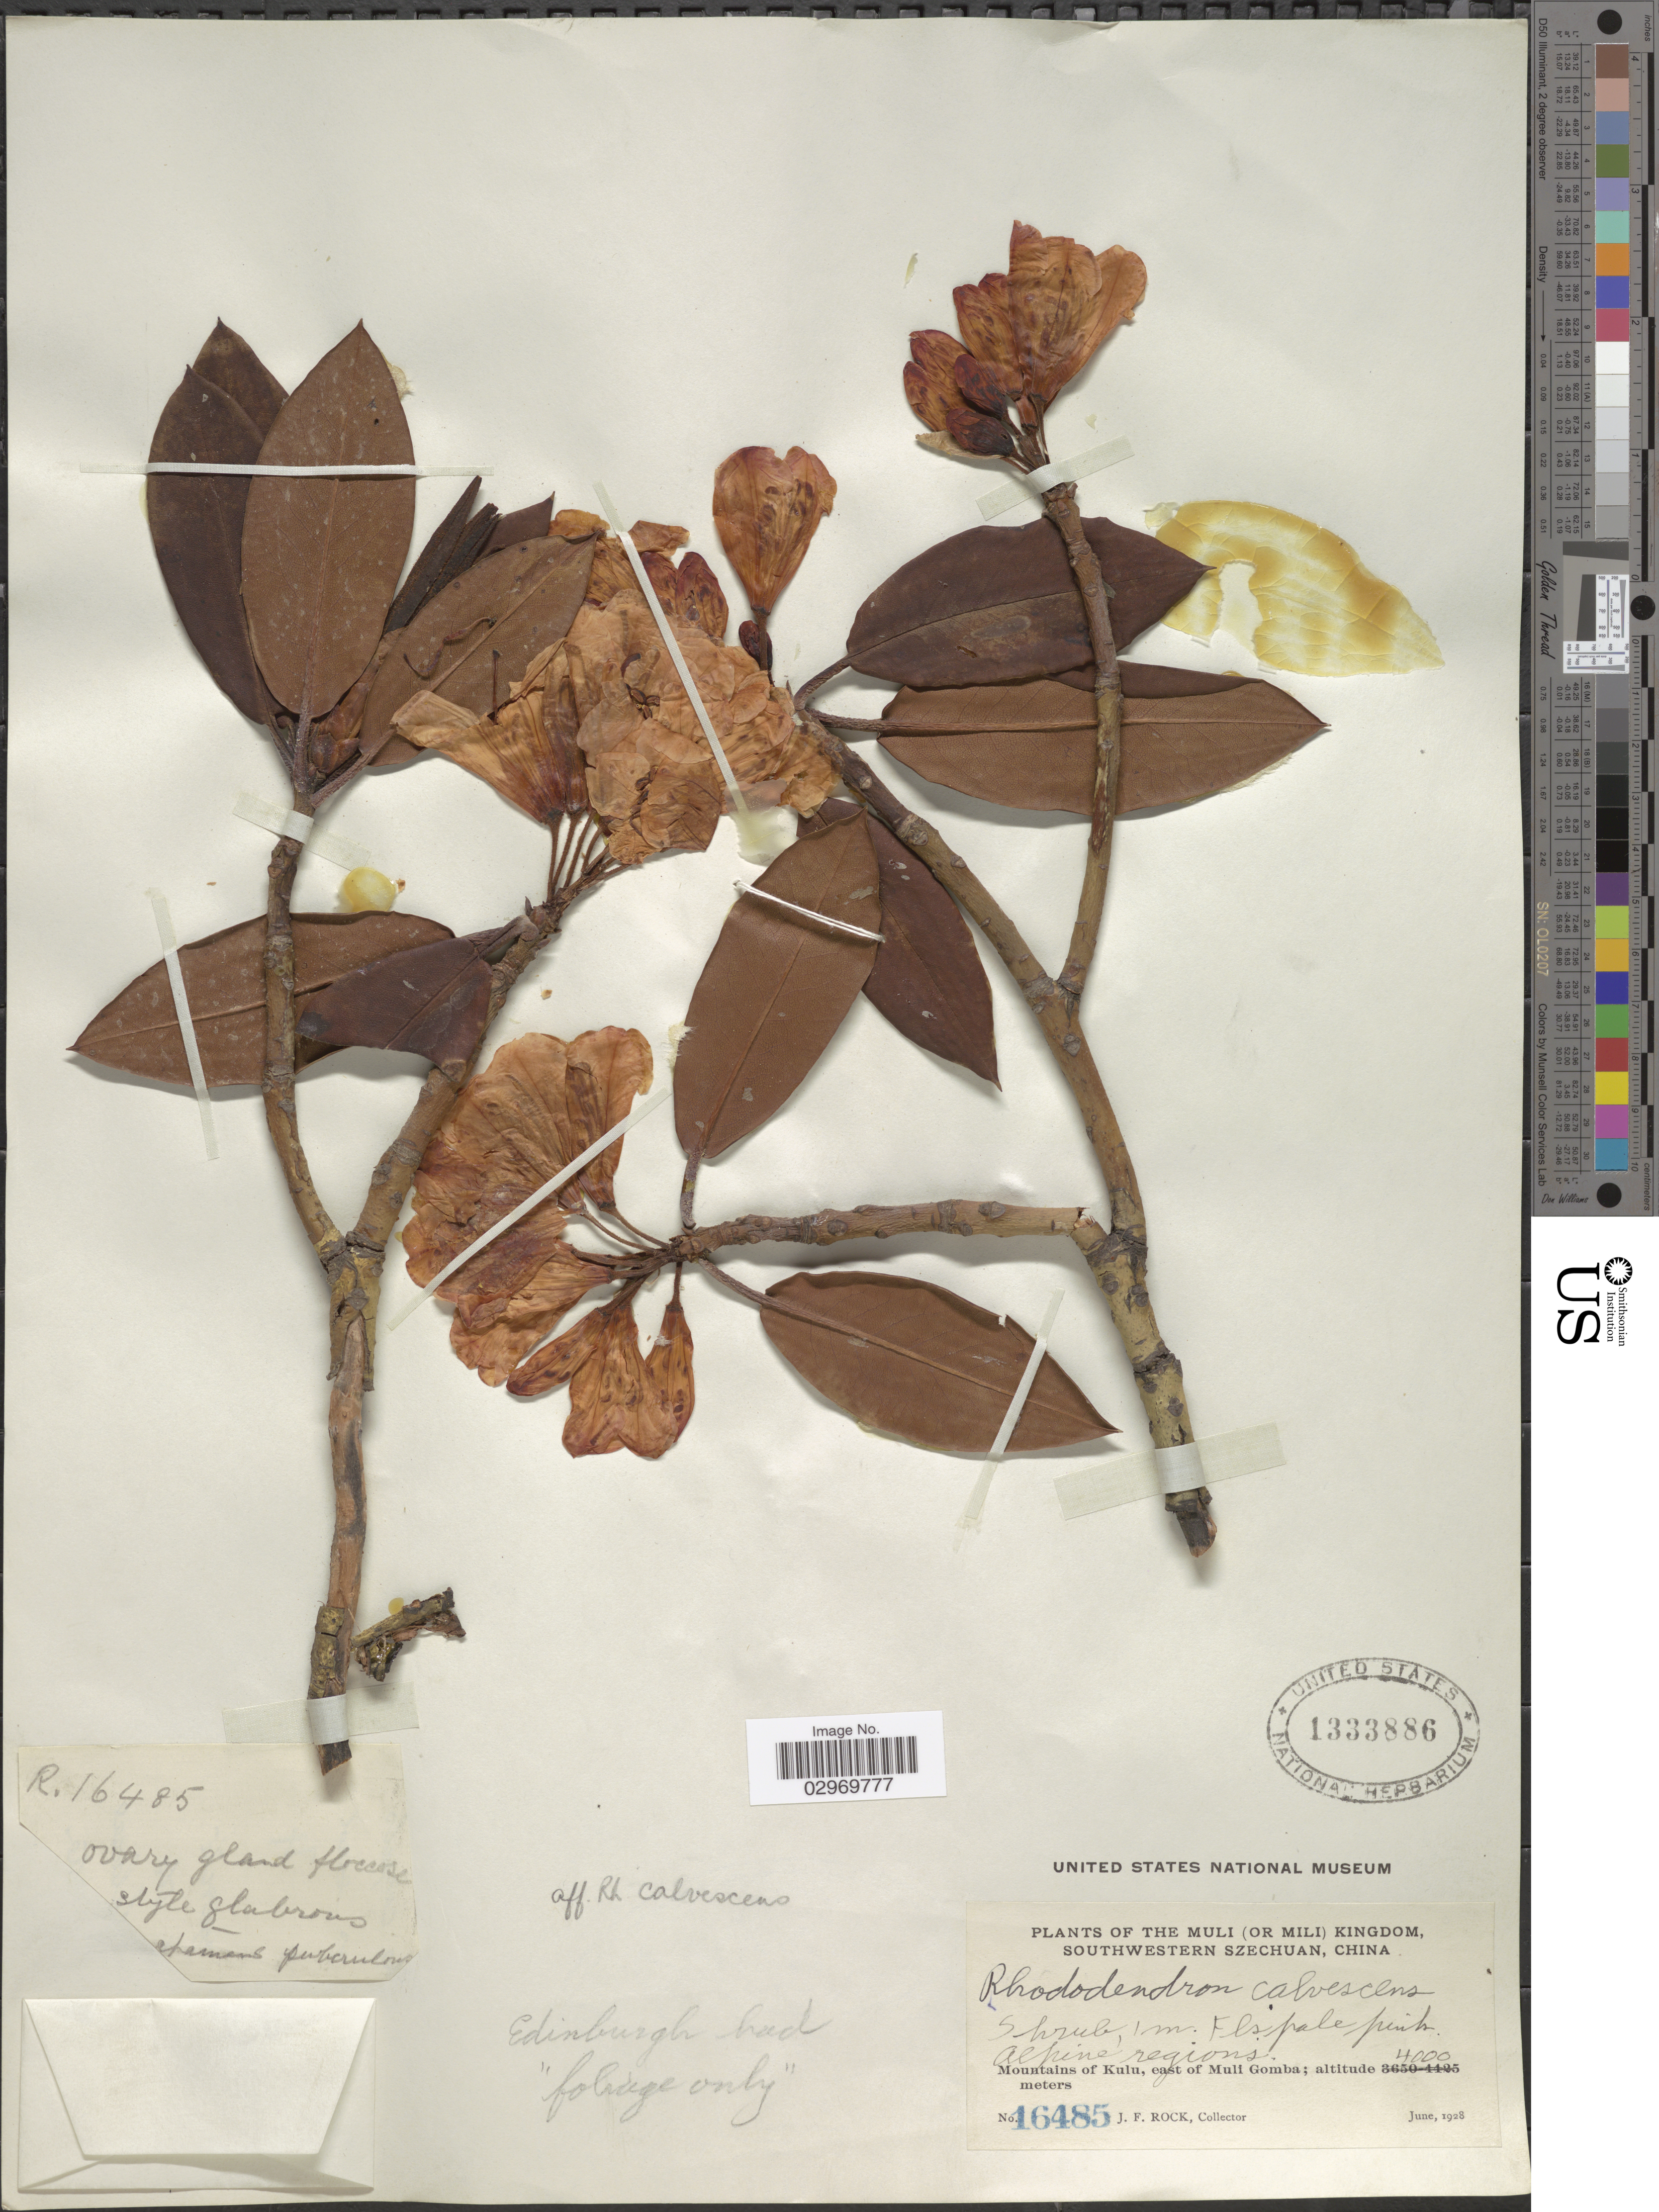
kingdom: Plantae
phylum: Tracheophyta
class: Magnoliopsida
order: Ericales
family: Ericaceae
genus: Rhododendron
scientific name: Rhododendron calvescens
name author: Balf. f. & Forrest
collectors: J. Rock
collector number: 16485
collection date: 1928-06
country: China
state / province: Sichuan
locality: The Muli (or Mili) Kingdom, Southwestern Szechuan. Alpine regions. Mountains of Kulu, east of Muli Gomba.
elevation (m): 4000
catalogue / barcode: US 1333886